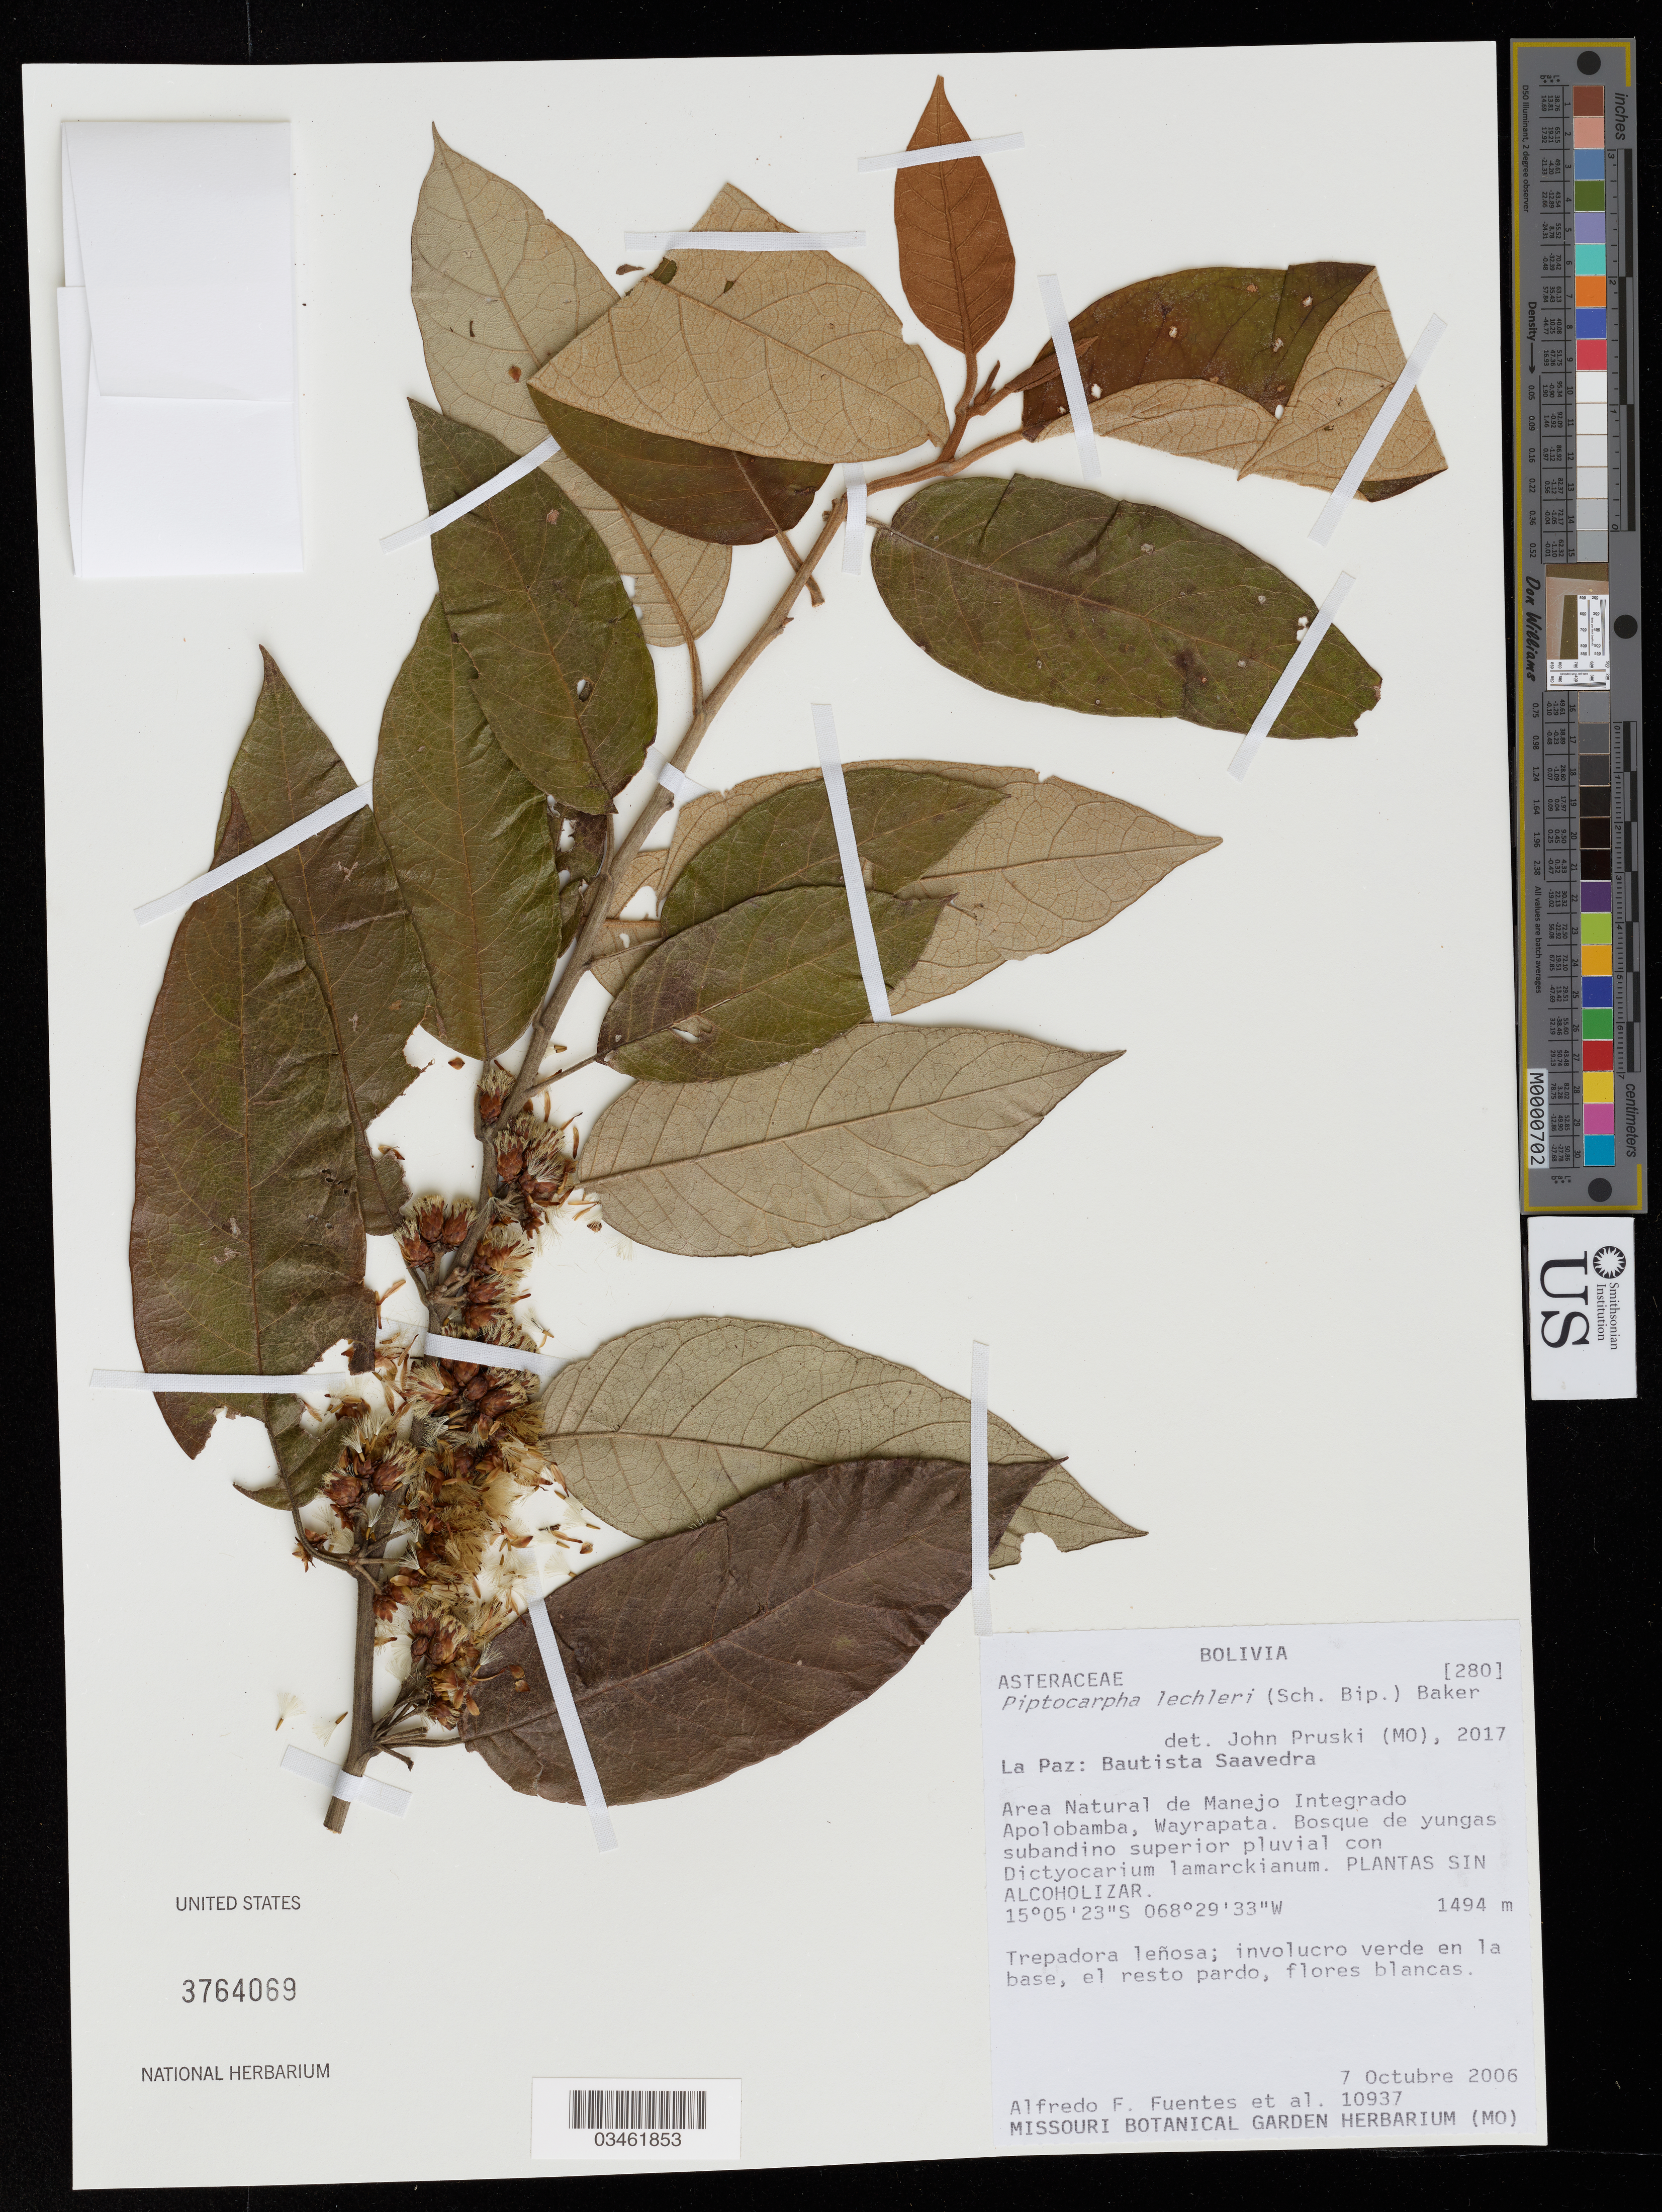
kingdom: Plantae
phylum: Tracheophyta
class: Magnoliopsida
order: Asterales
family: Asteraceae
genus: Piptocarpha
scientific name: Piptocarpha lechleri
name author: (Sch. Bip.) Baker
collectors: A. F. Fuentes & et al.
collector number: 10937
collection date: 2006-10-07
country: Bolivia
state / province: La Paz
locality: Bautista Saavedra. Area Natural de Manejo Integrado Apolobamba, Wayrapata.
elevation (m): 1494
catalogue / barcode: US 3764069